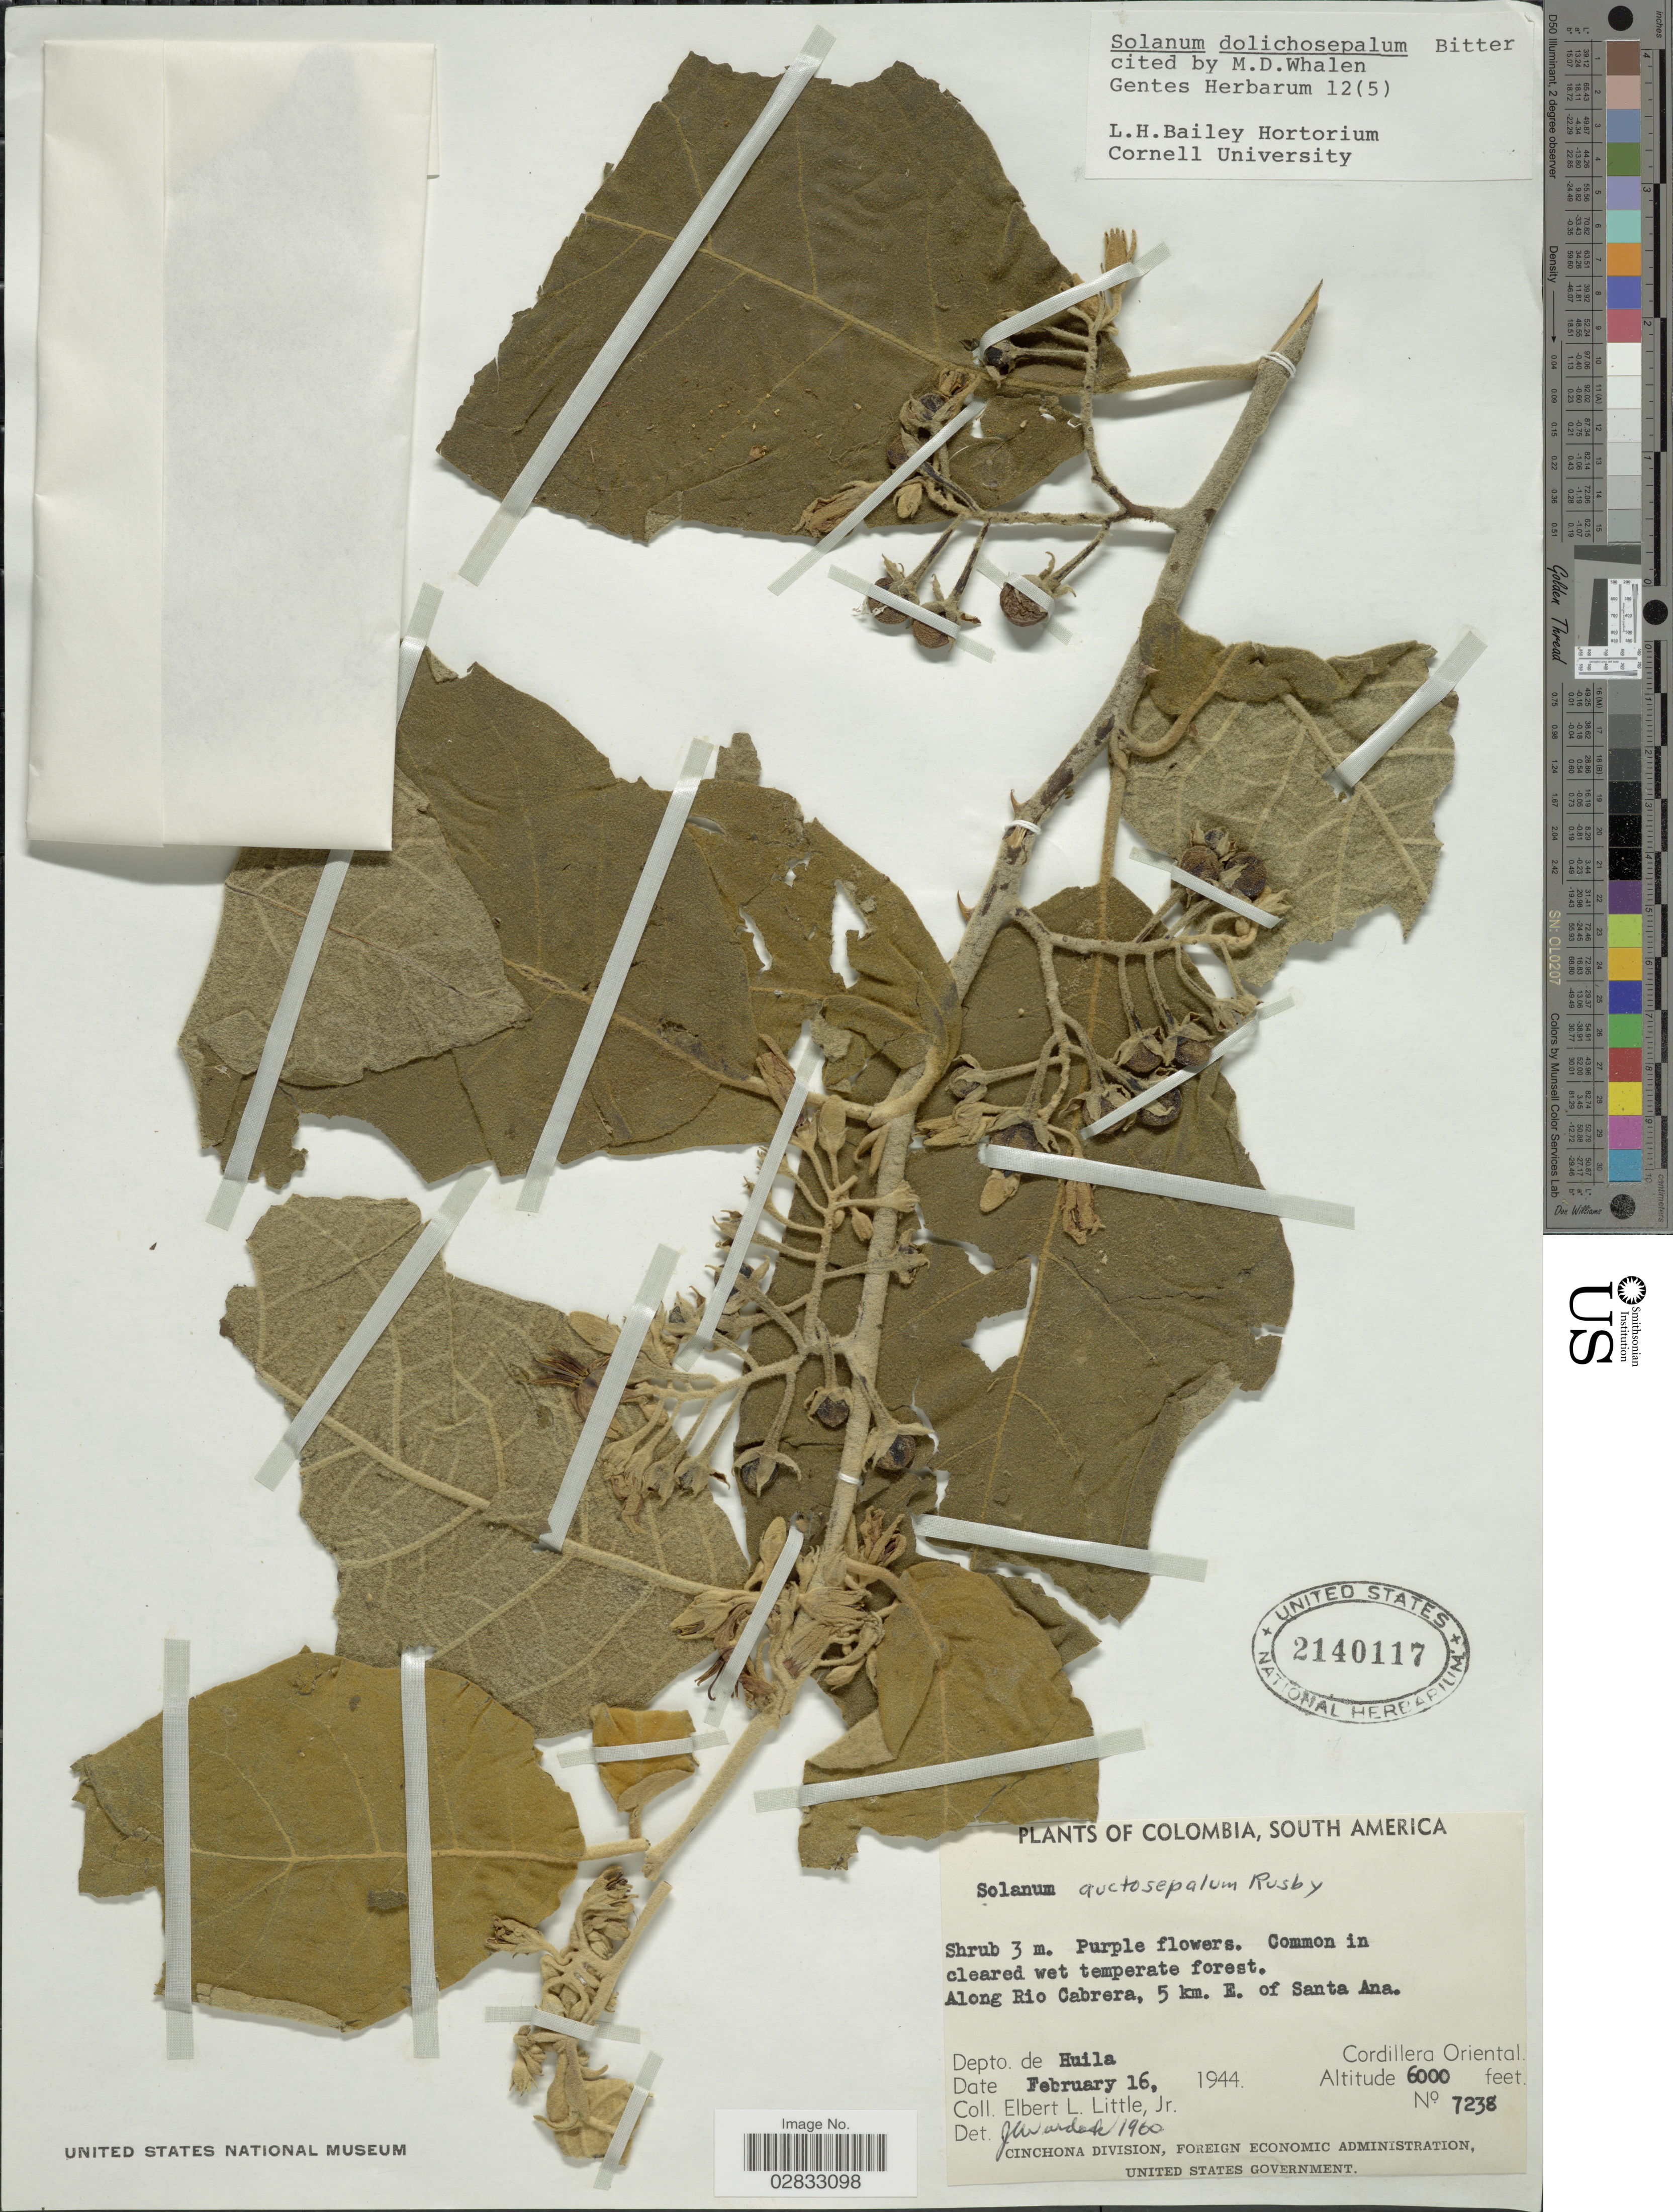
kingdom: Plantae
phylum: Tracheophyta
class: Magnoliopsida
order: Solanales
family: Solanaceae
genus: Solanum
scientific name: Solanum dolichosepalum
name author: Bitter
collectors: E. L. Little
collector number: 7238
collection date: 1944-02-16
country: Colombia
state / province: Huila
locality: Along Rio Cabrera, 5 km. E. of Santa Ana. Depto. de Huila. Cordillera Oriental.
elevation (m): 1829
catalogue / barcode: US 2140117